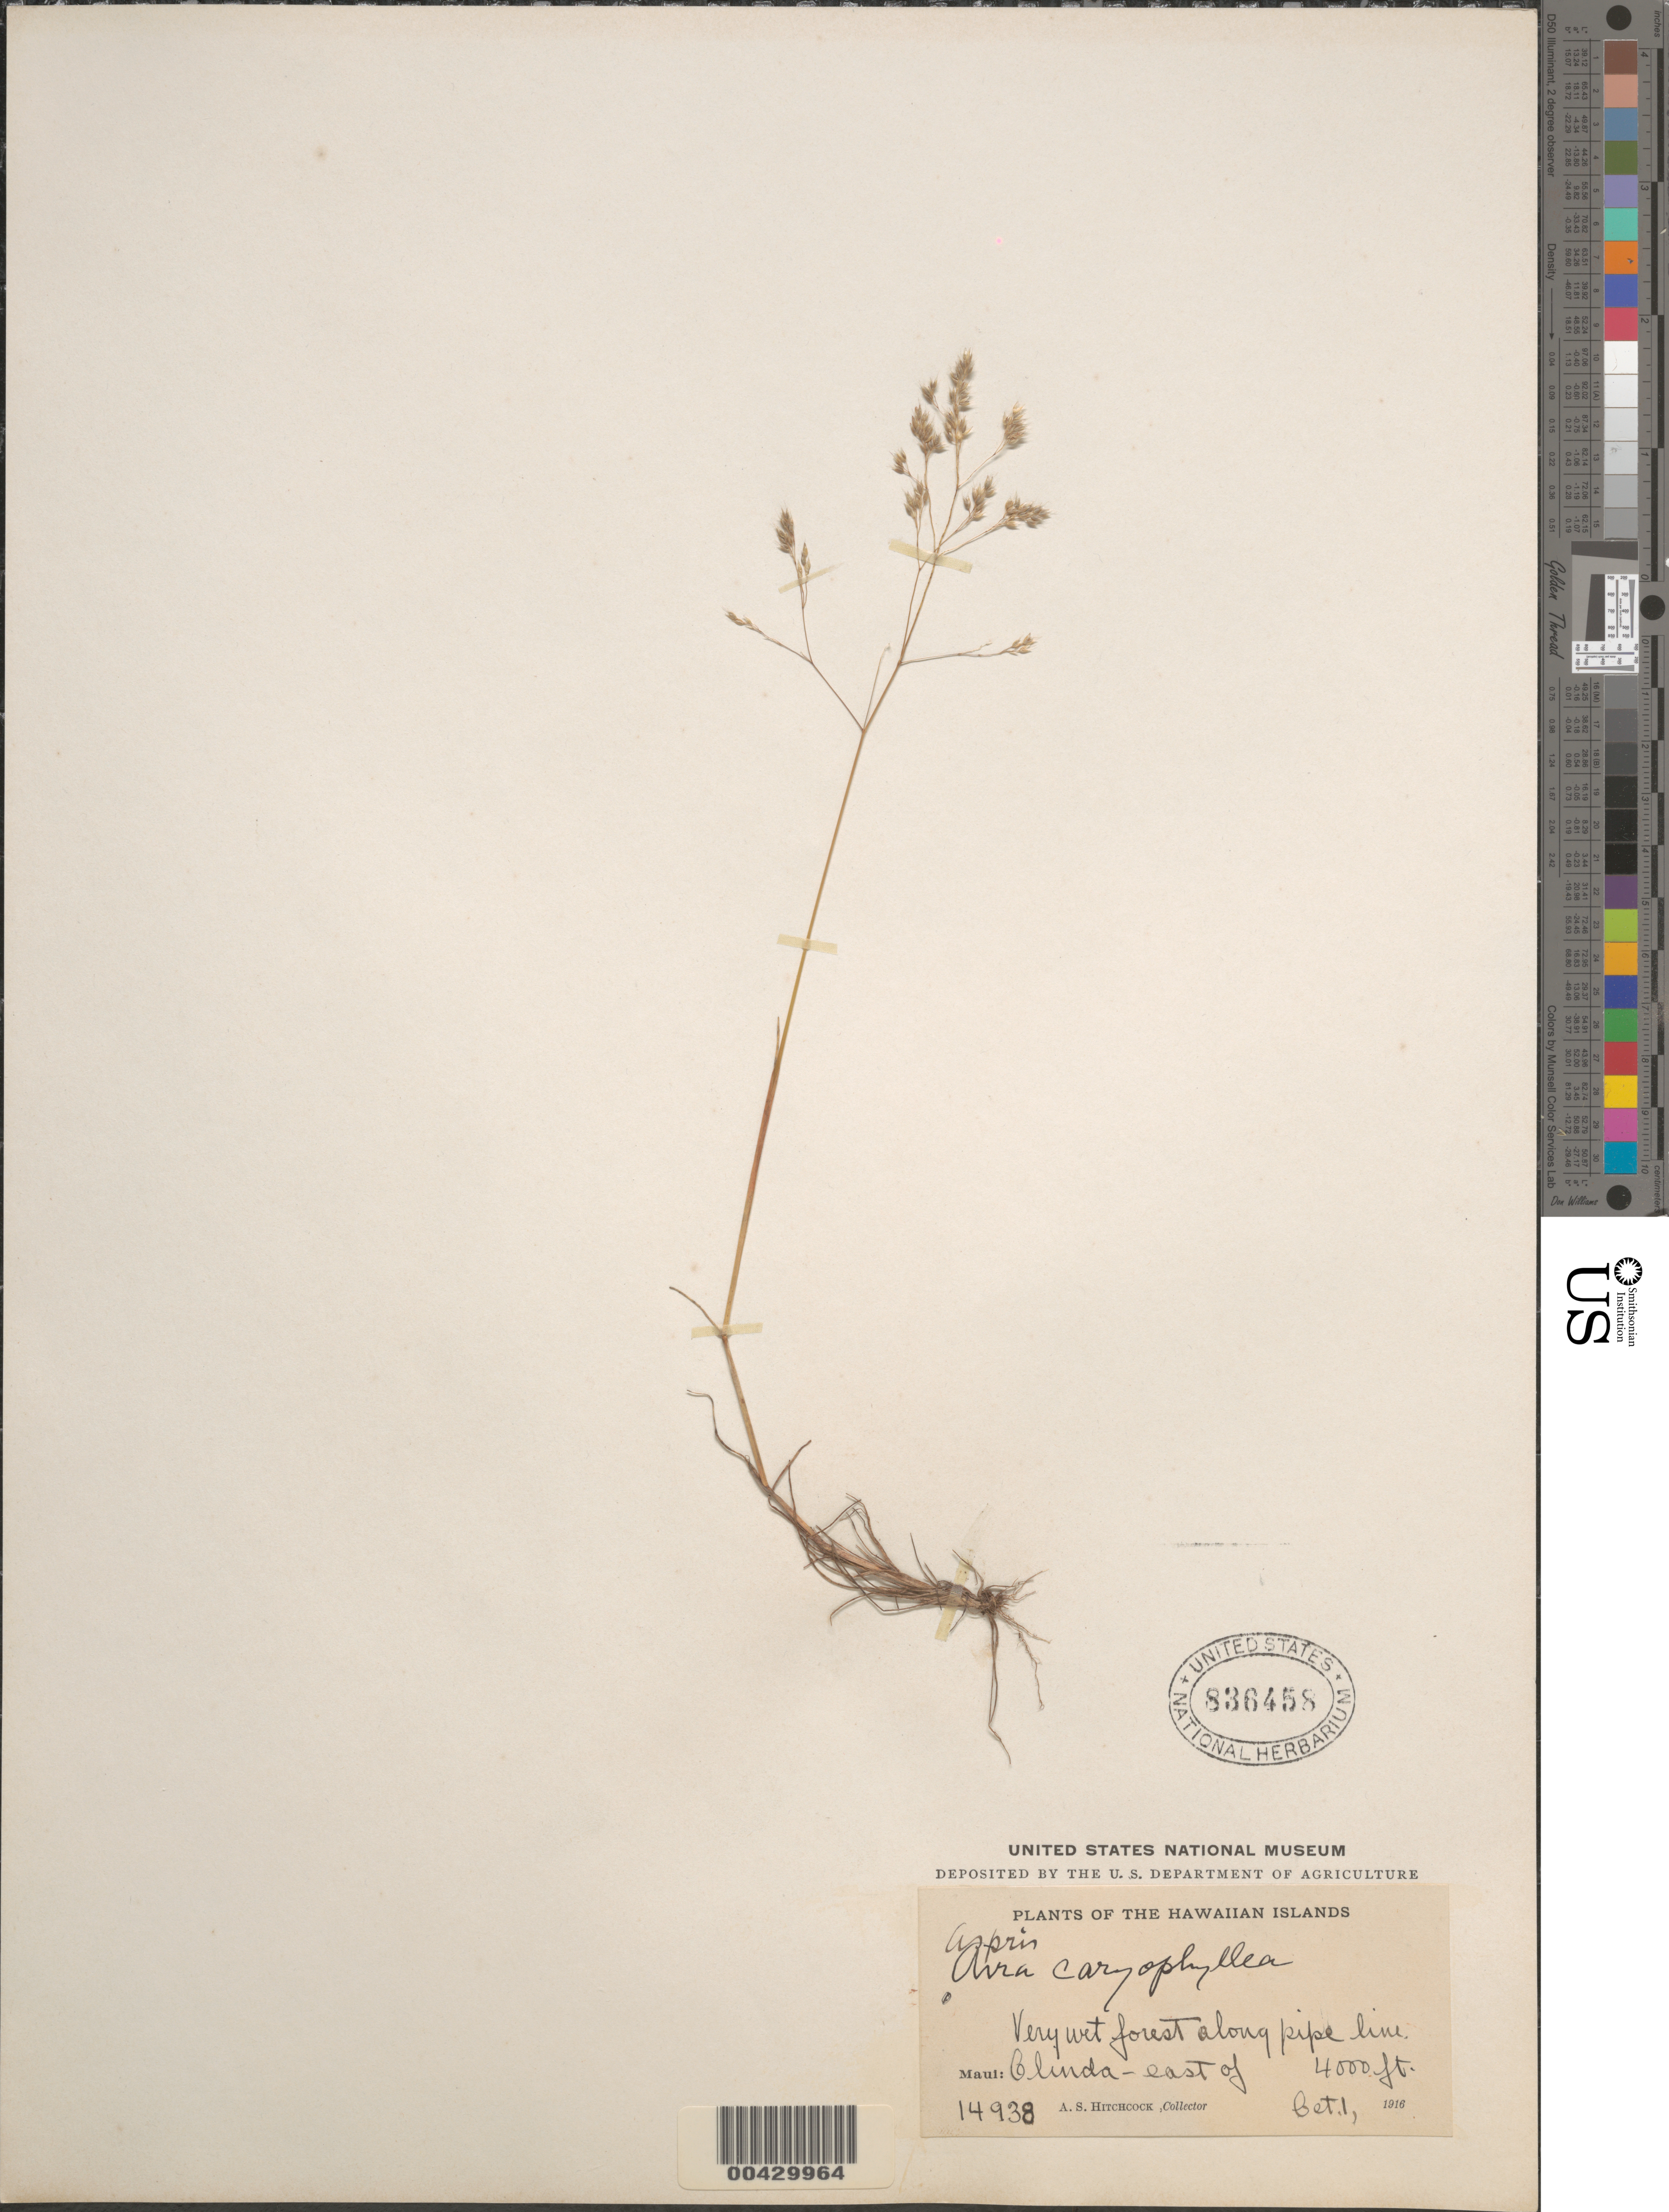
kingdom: Plantae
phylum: Tracheophyta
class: Liliopsida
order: Poales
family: Poaceae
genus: Aira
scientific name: Aira caryophyllea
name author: L.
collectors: A. S. Hitchcock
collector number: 14938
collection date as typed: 1 Oct 1916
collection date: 1916-10-01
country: United States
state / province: Hawaii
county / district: Maui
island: Maui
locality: Olinda - East of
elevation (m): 1219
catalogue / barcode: US 836458